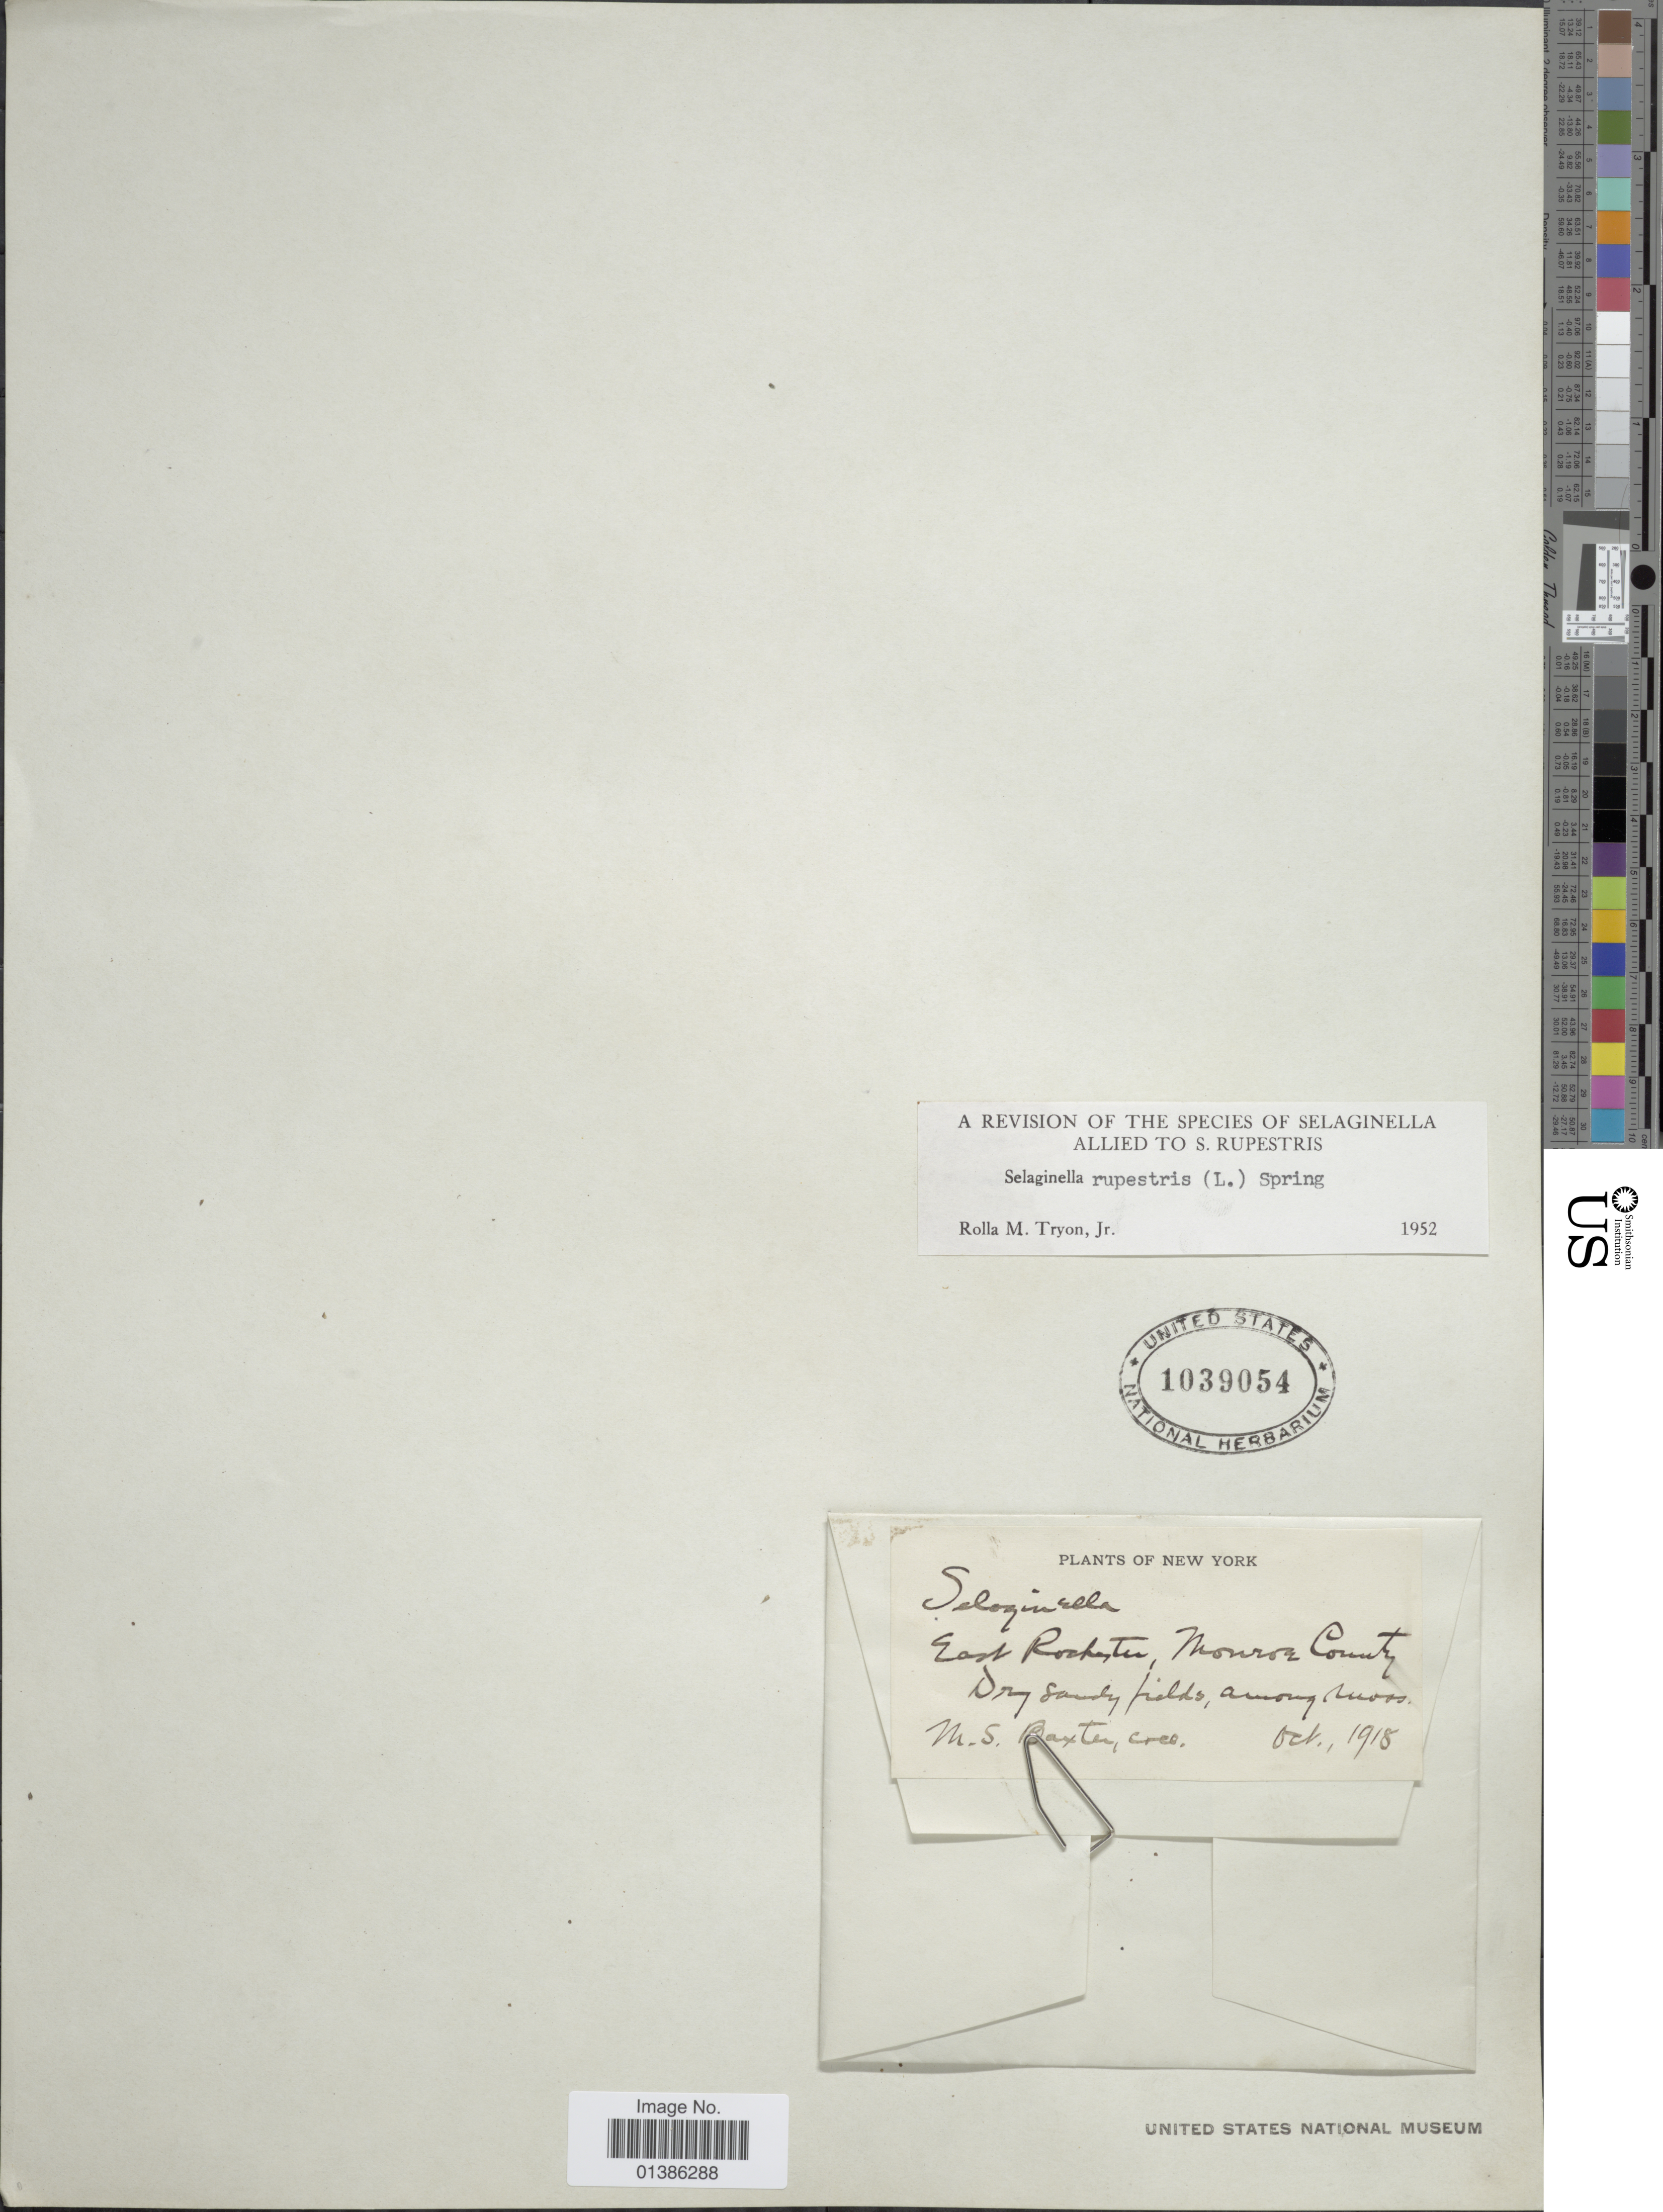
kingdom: Plantae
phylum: Tracheophyta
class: Lycopodiopsida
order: Selaginellales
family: Selaginellaceae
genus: Selaginella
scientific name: Selaginella rupestris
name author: (L.) Spring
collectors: M. Baxter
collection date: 1918-10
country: United States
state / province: New York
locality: East Rochester, Monroe County.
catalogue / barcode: US 1039054